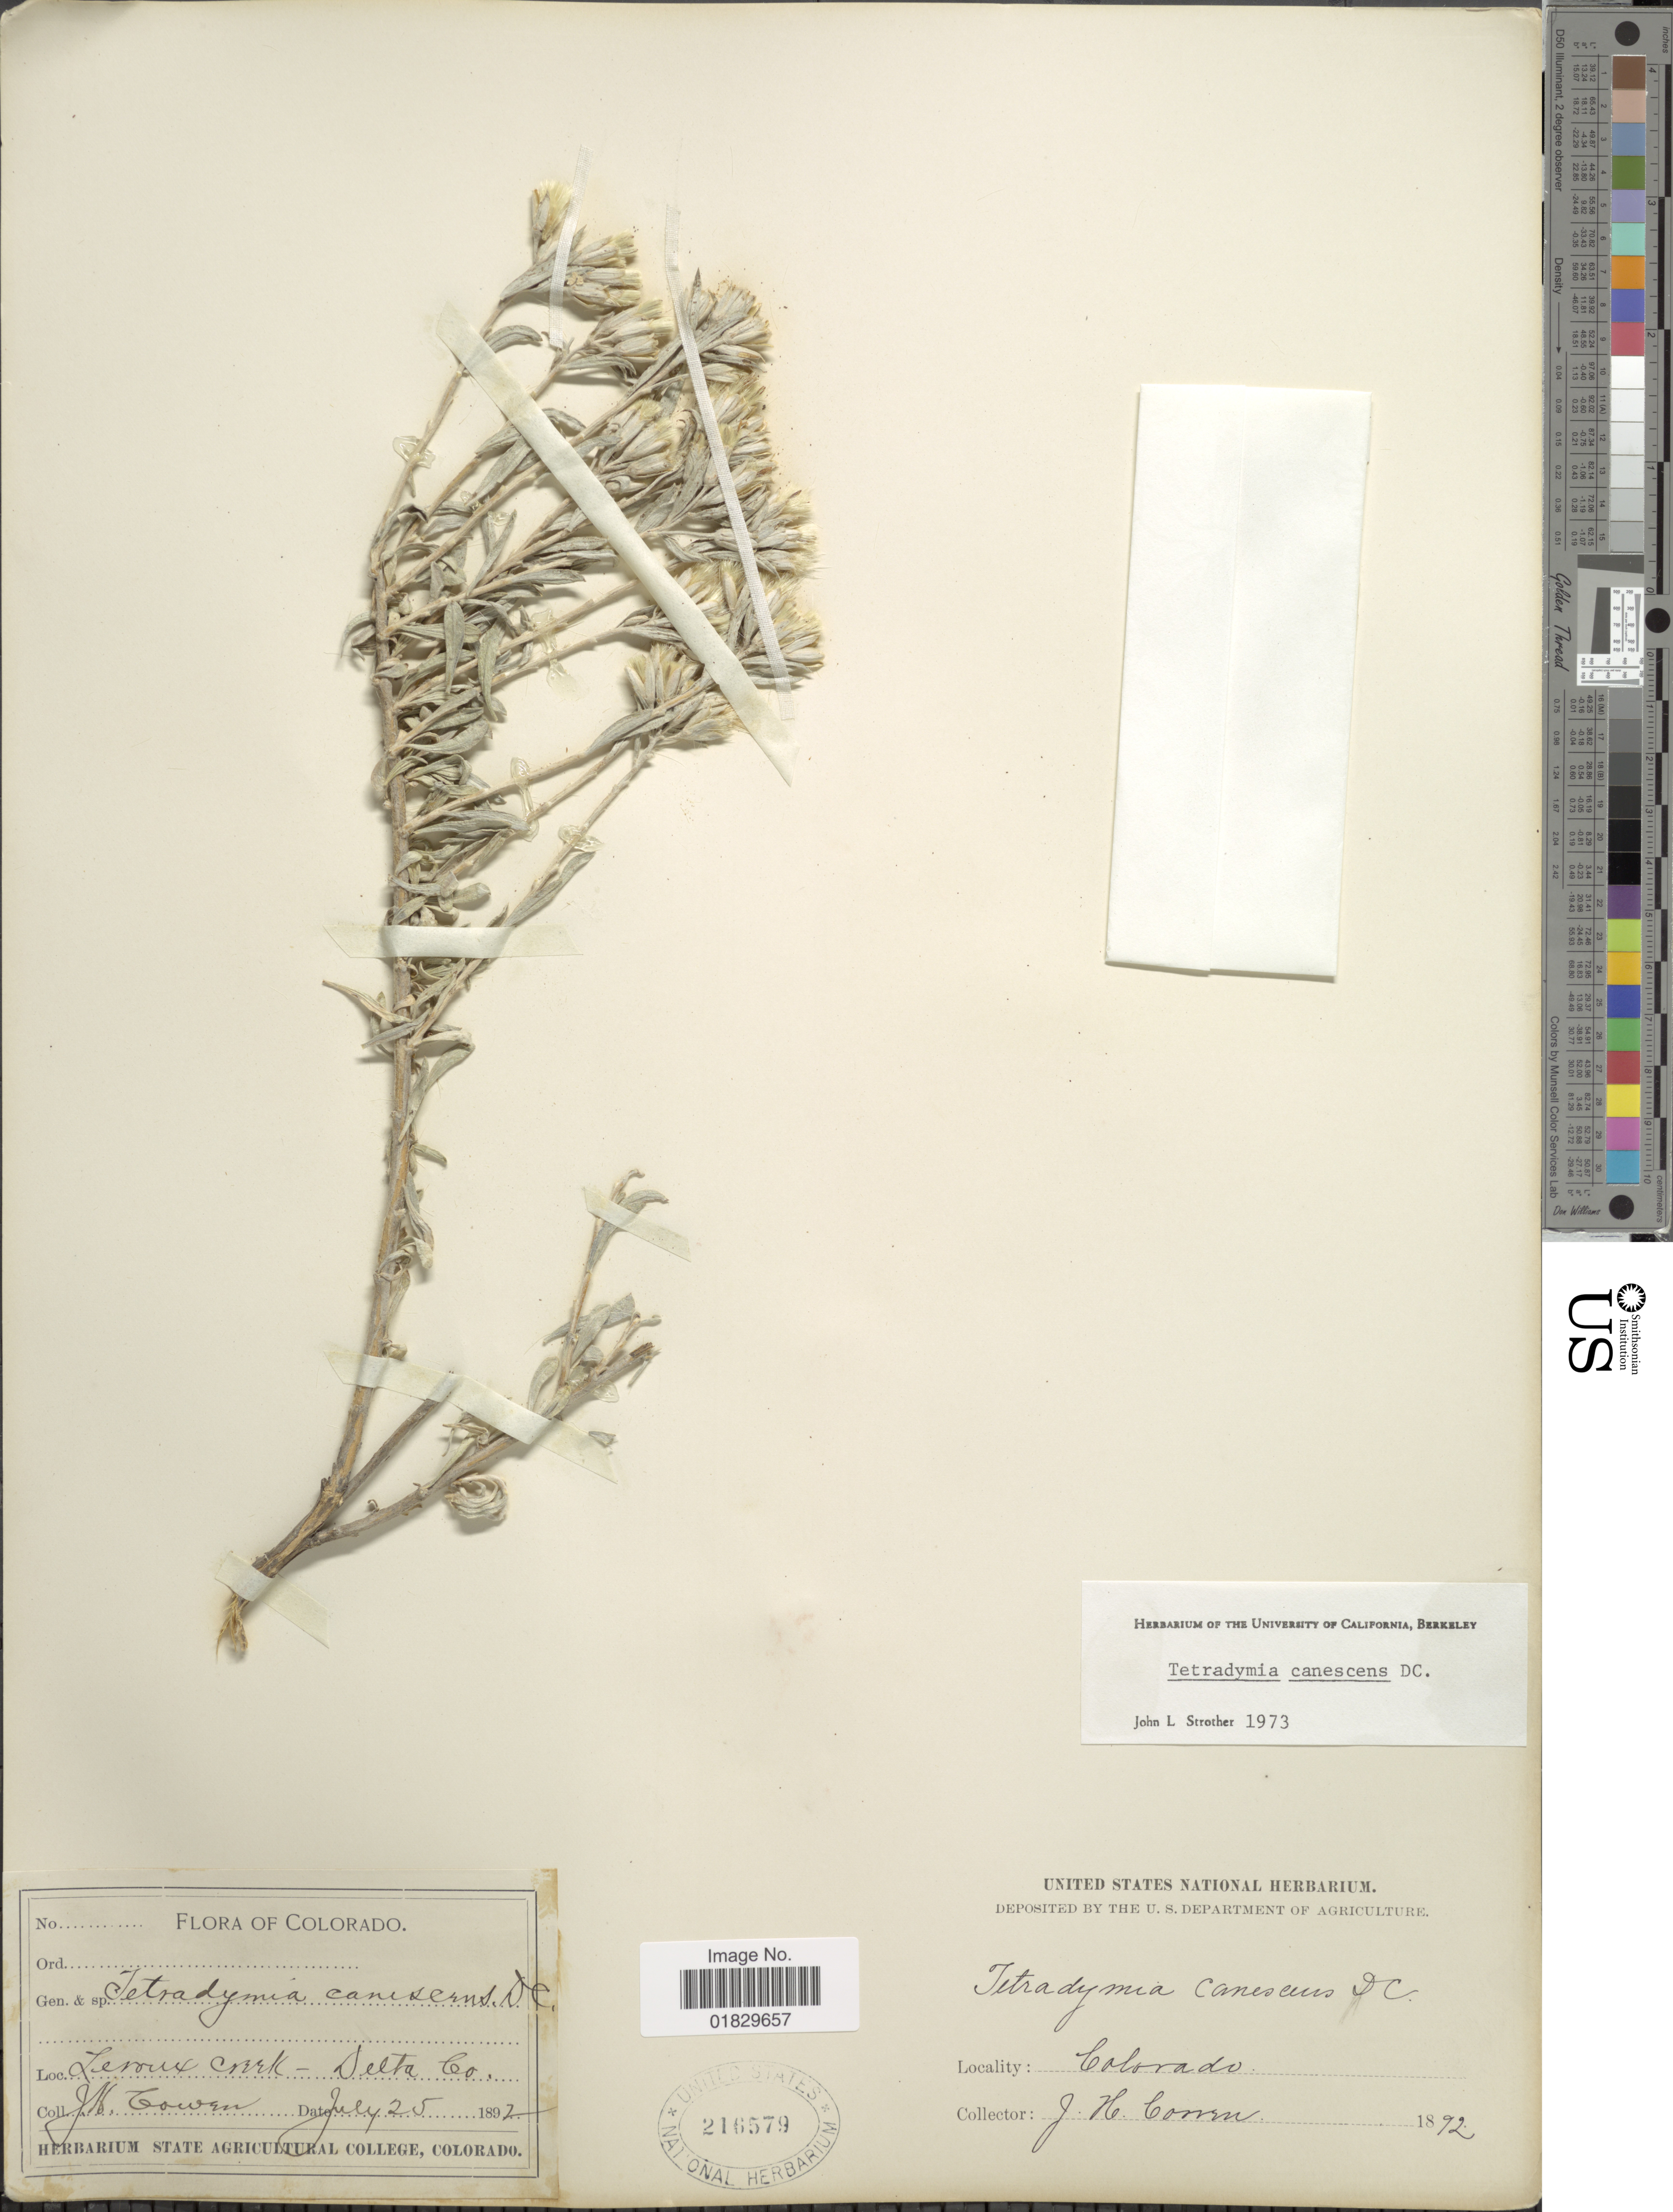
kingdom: Plantae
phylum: Tracheophyta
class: Magnoliopsida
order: Asterales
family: Asteraceae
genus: Tetradymia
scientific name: Tetradymia canescens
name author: DC.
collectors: J. H. Cowen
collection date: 1892-07-25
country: United States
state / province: Colorado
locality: Levoux Creek - Delta Co.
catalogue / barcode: US 216579